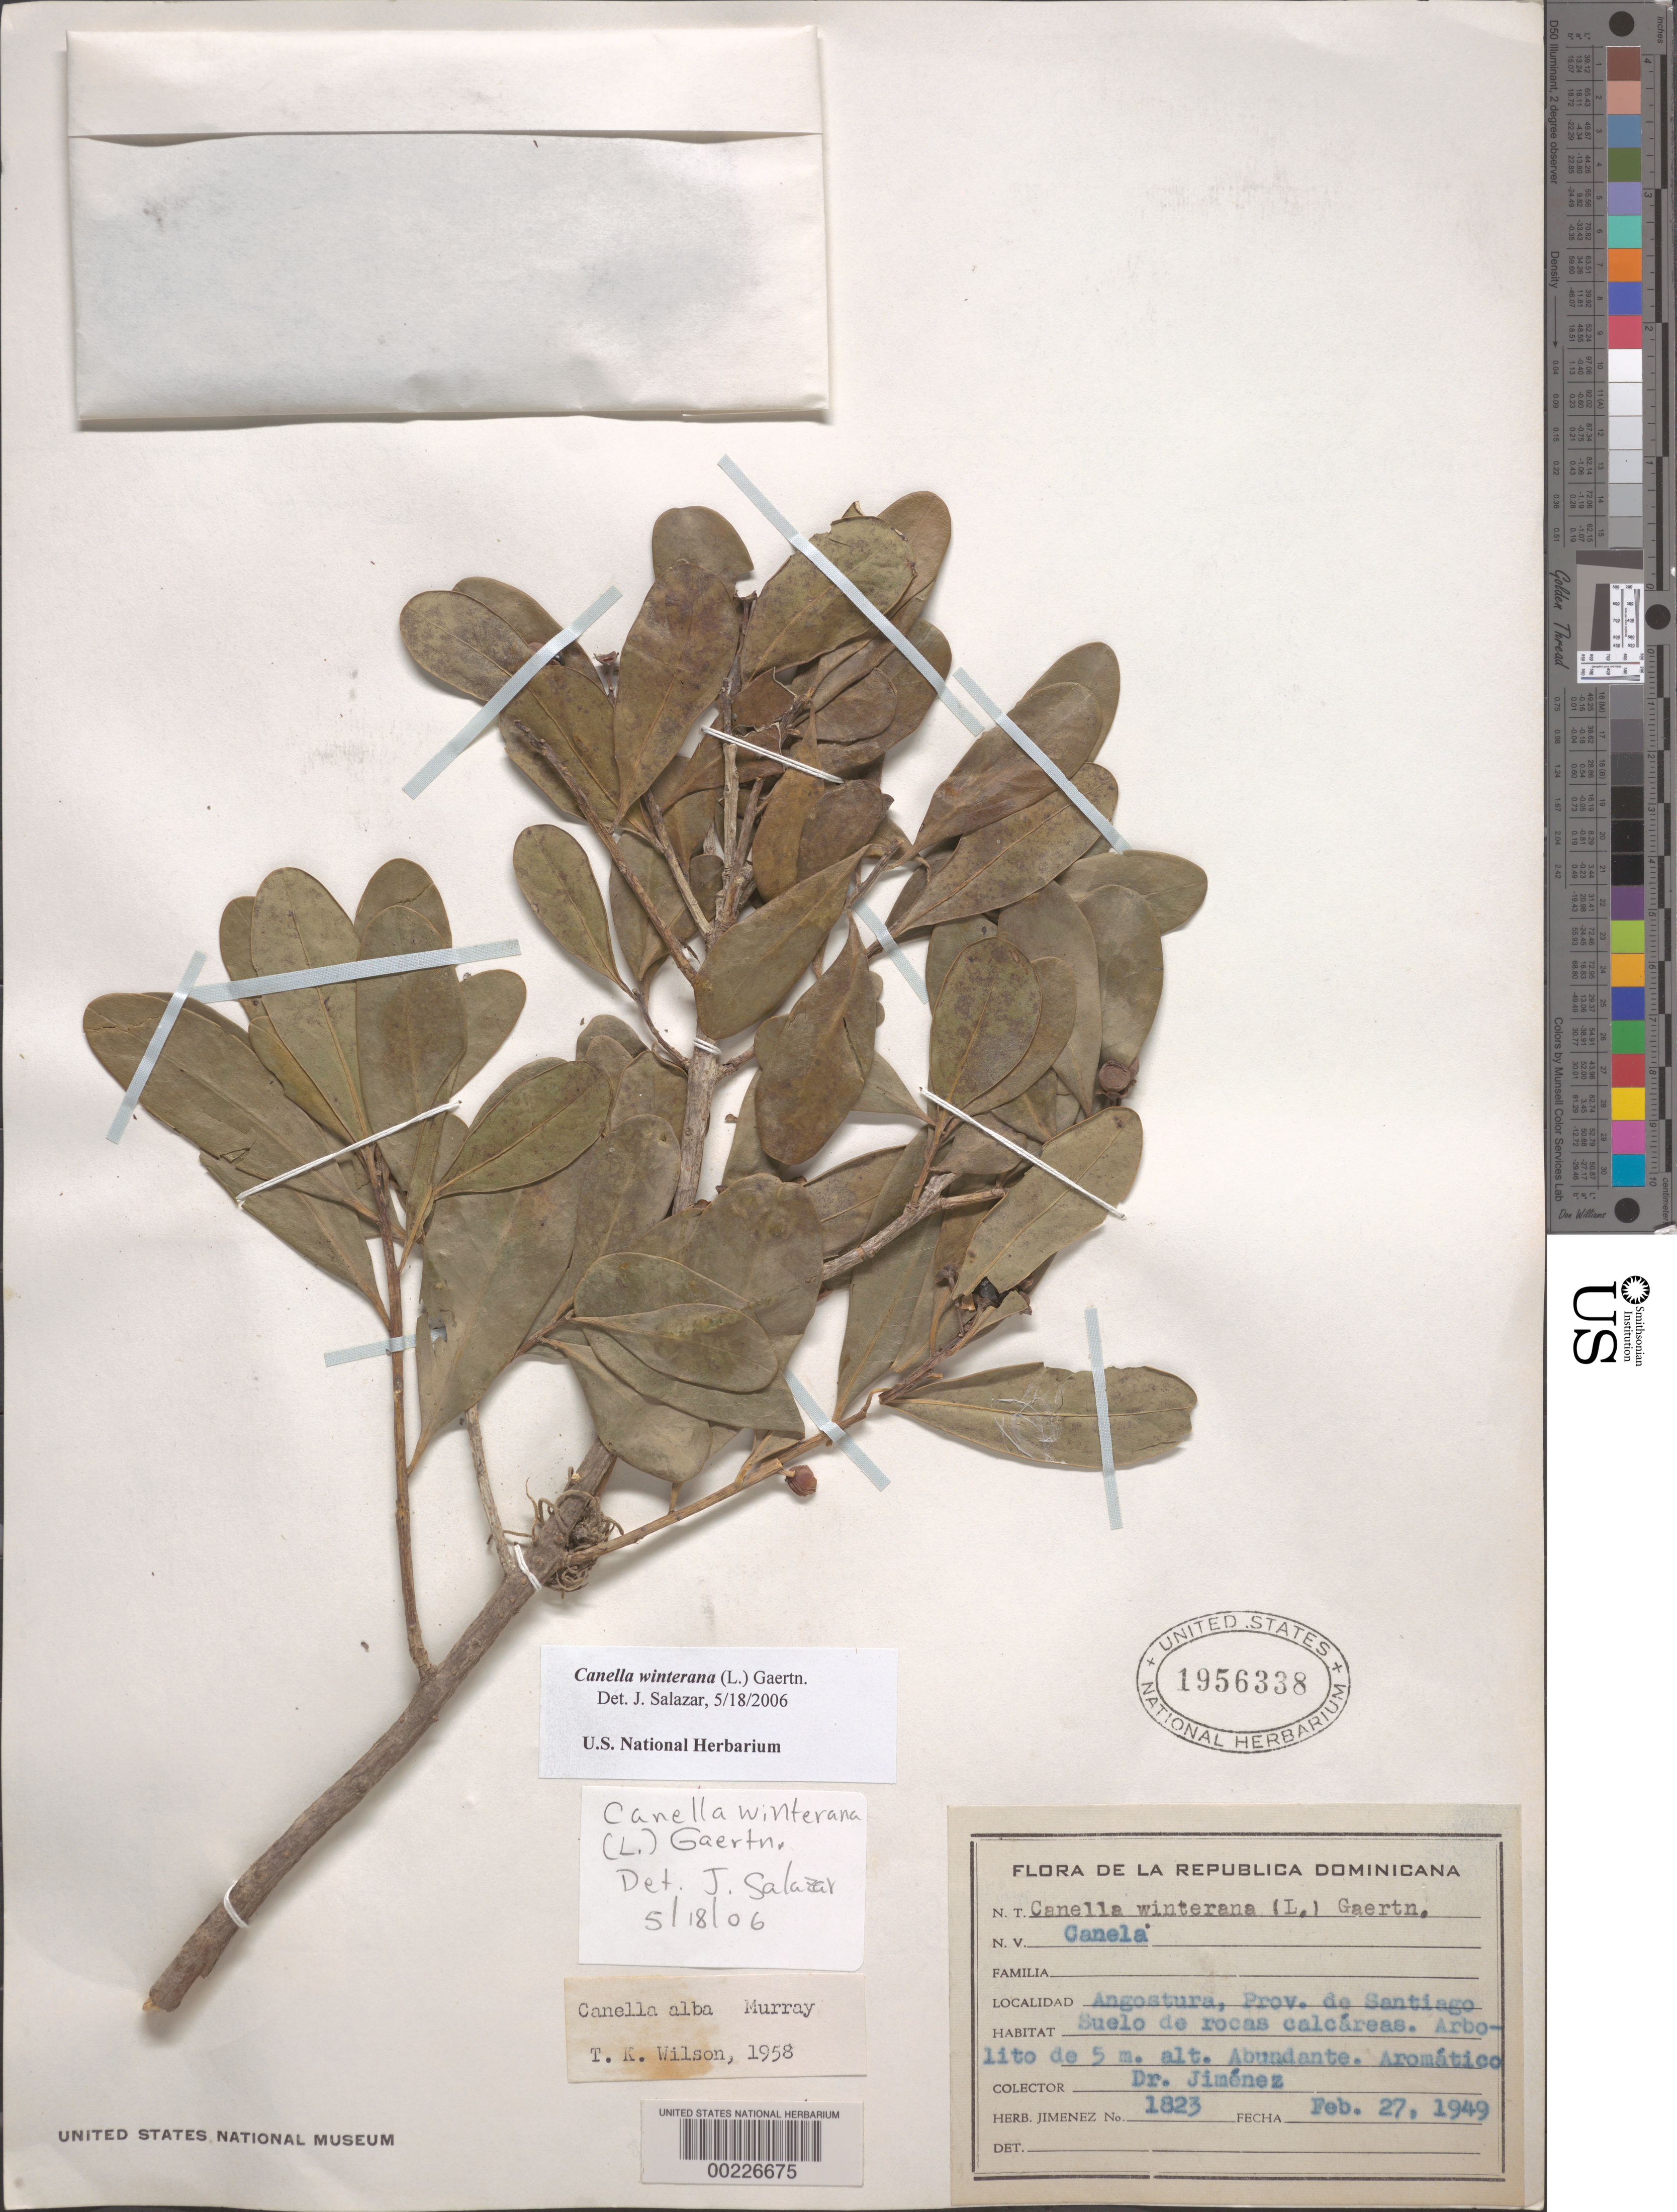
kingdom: Plantae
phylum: Tracheophyta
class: Magnoliopsida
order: Canellales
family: Canellaceae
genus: Canella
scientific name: Canella winterana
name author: (L.) Gaertn.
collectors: Jimenez, --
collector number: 1823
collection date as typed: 27 Feb 1949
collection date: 1949-02-27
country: Dominican Republic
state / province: Santiago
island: Hispaniola Island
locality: Angostura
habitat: Rocky ground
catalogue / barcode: US 1956338